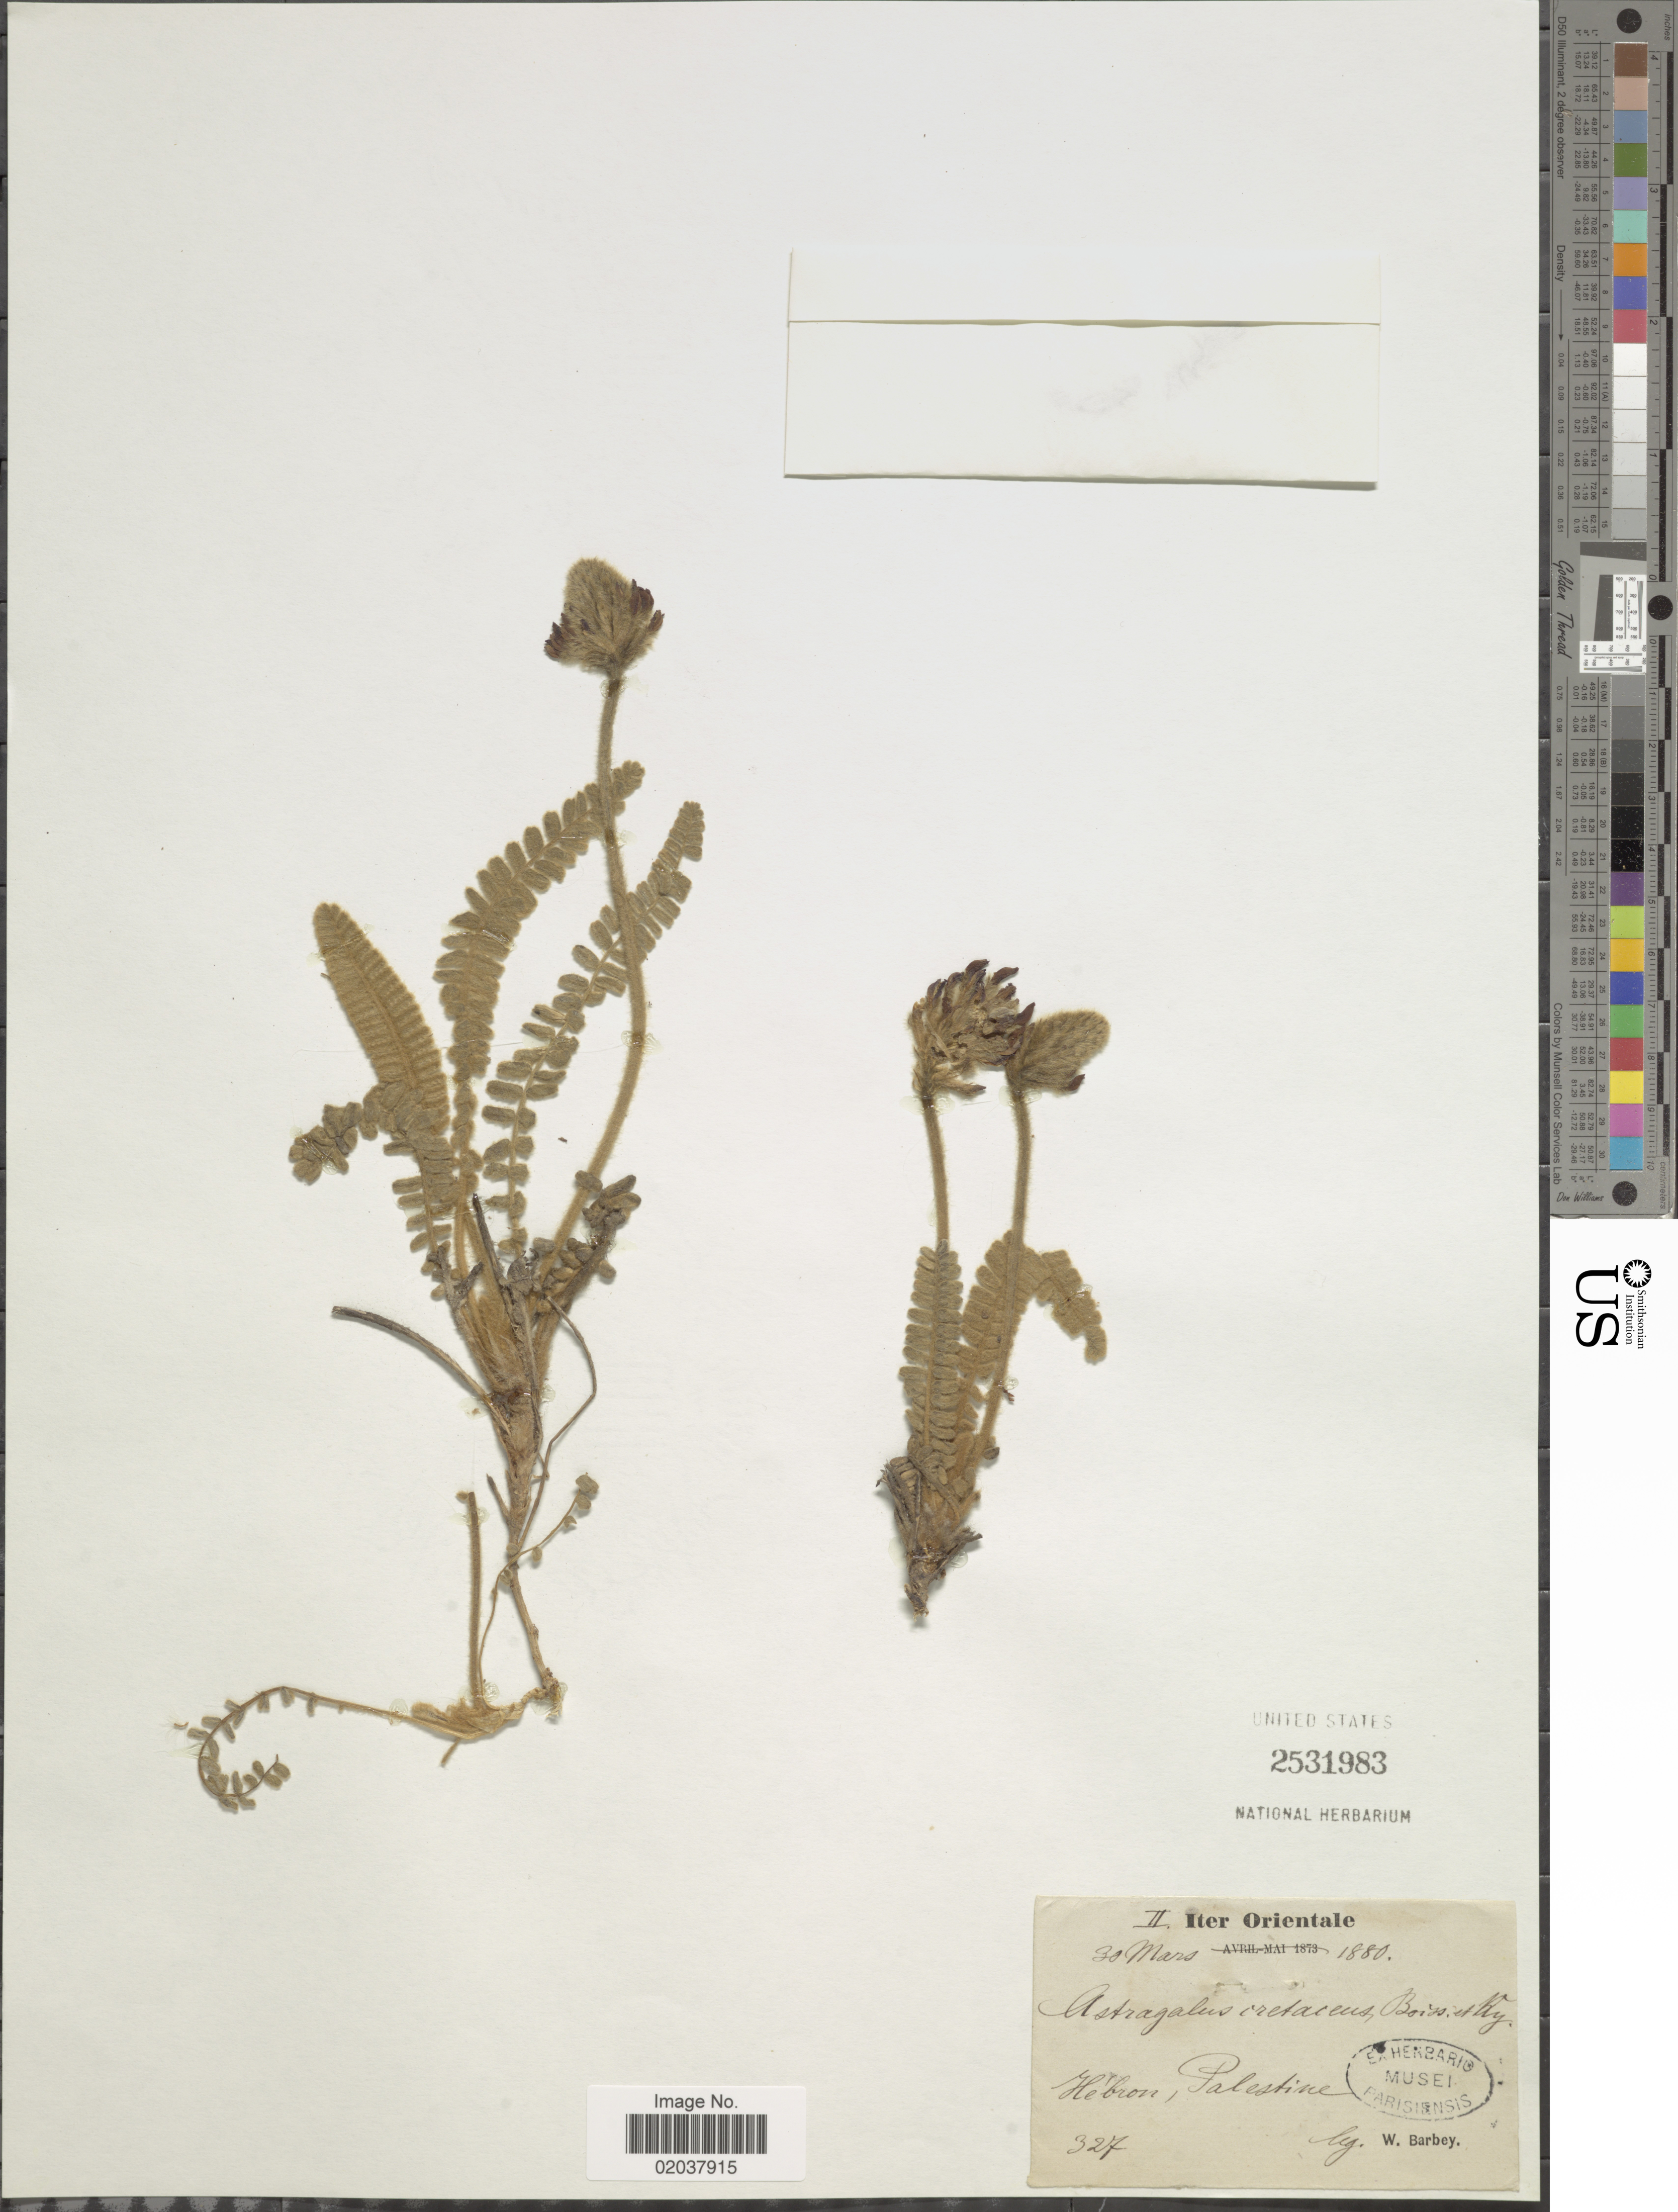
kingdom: Plantae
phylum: Tracheophyta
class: Magnoliopsida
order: Fabales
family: Fabaceae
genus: Astragalus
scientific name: Astragalus cretaceus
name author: Boiss. & Kotschy in Boiss.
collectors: W. Barbey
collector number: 327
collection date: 1880-03-30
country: Israel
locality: Iter Orientale. He'bron, Palestine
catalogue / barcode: US 2531983